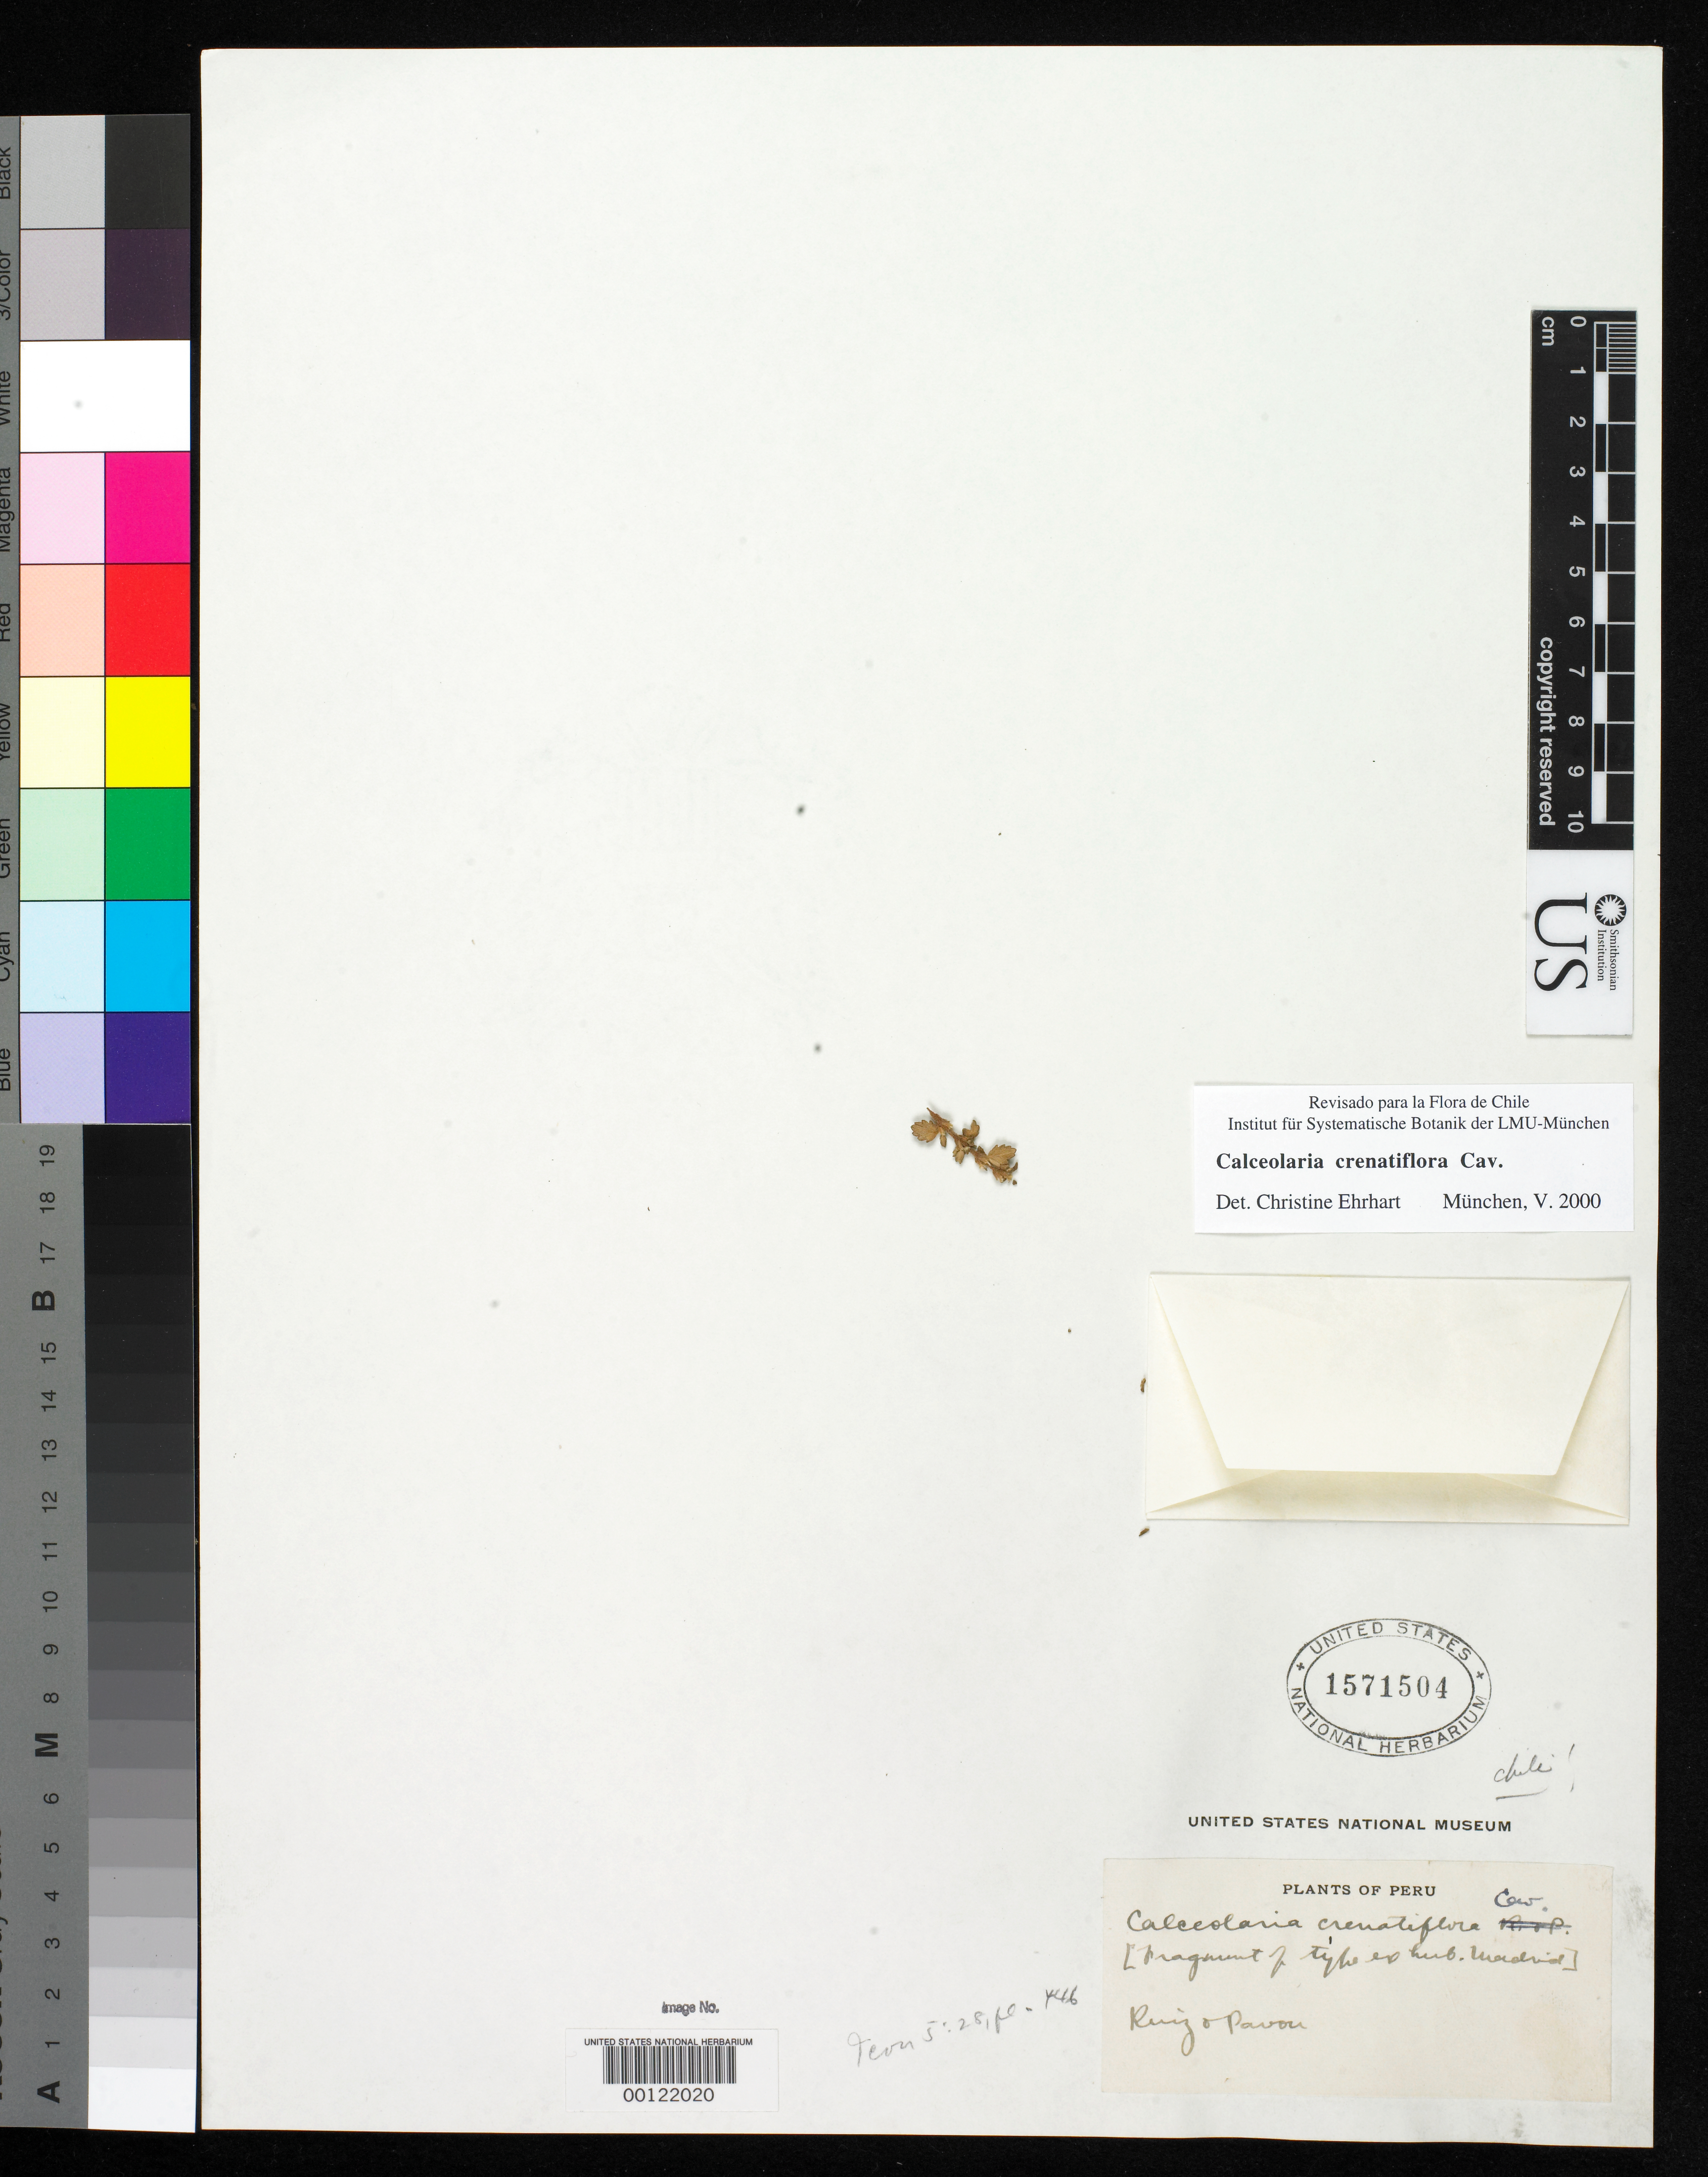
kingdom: Plantae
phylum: Tracheophyta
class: Magnoliopsida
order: Lamiales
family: Calceolariaceae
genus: Calceolaria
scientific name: Calceolaria crenatiflora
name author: Cav.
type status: Type Fragment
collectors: H. Ruiz López & J. A. Pavón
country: Chile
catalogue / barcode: US 1571504